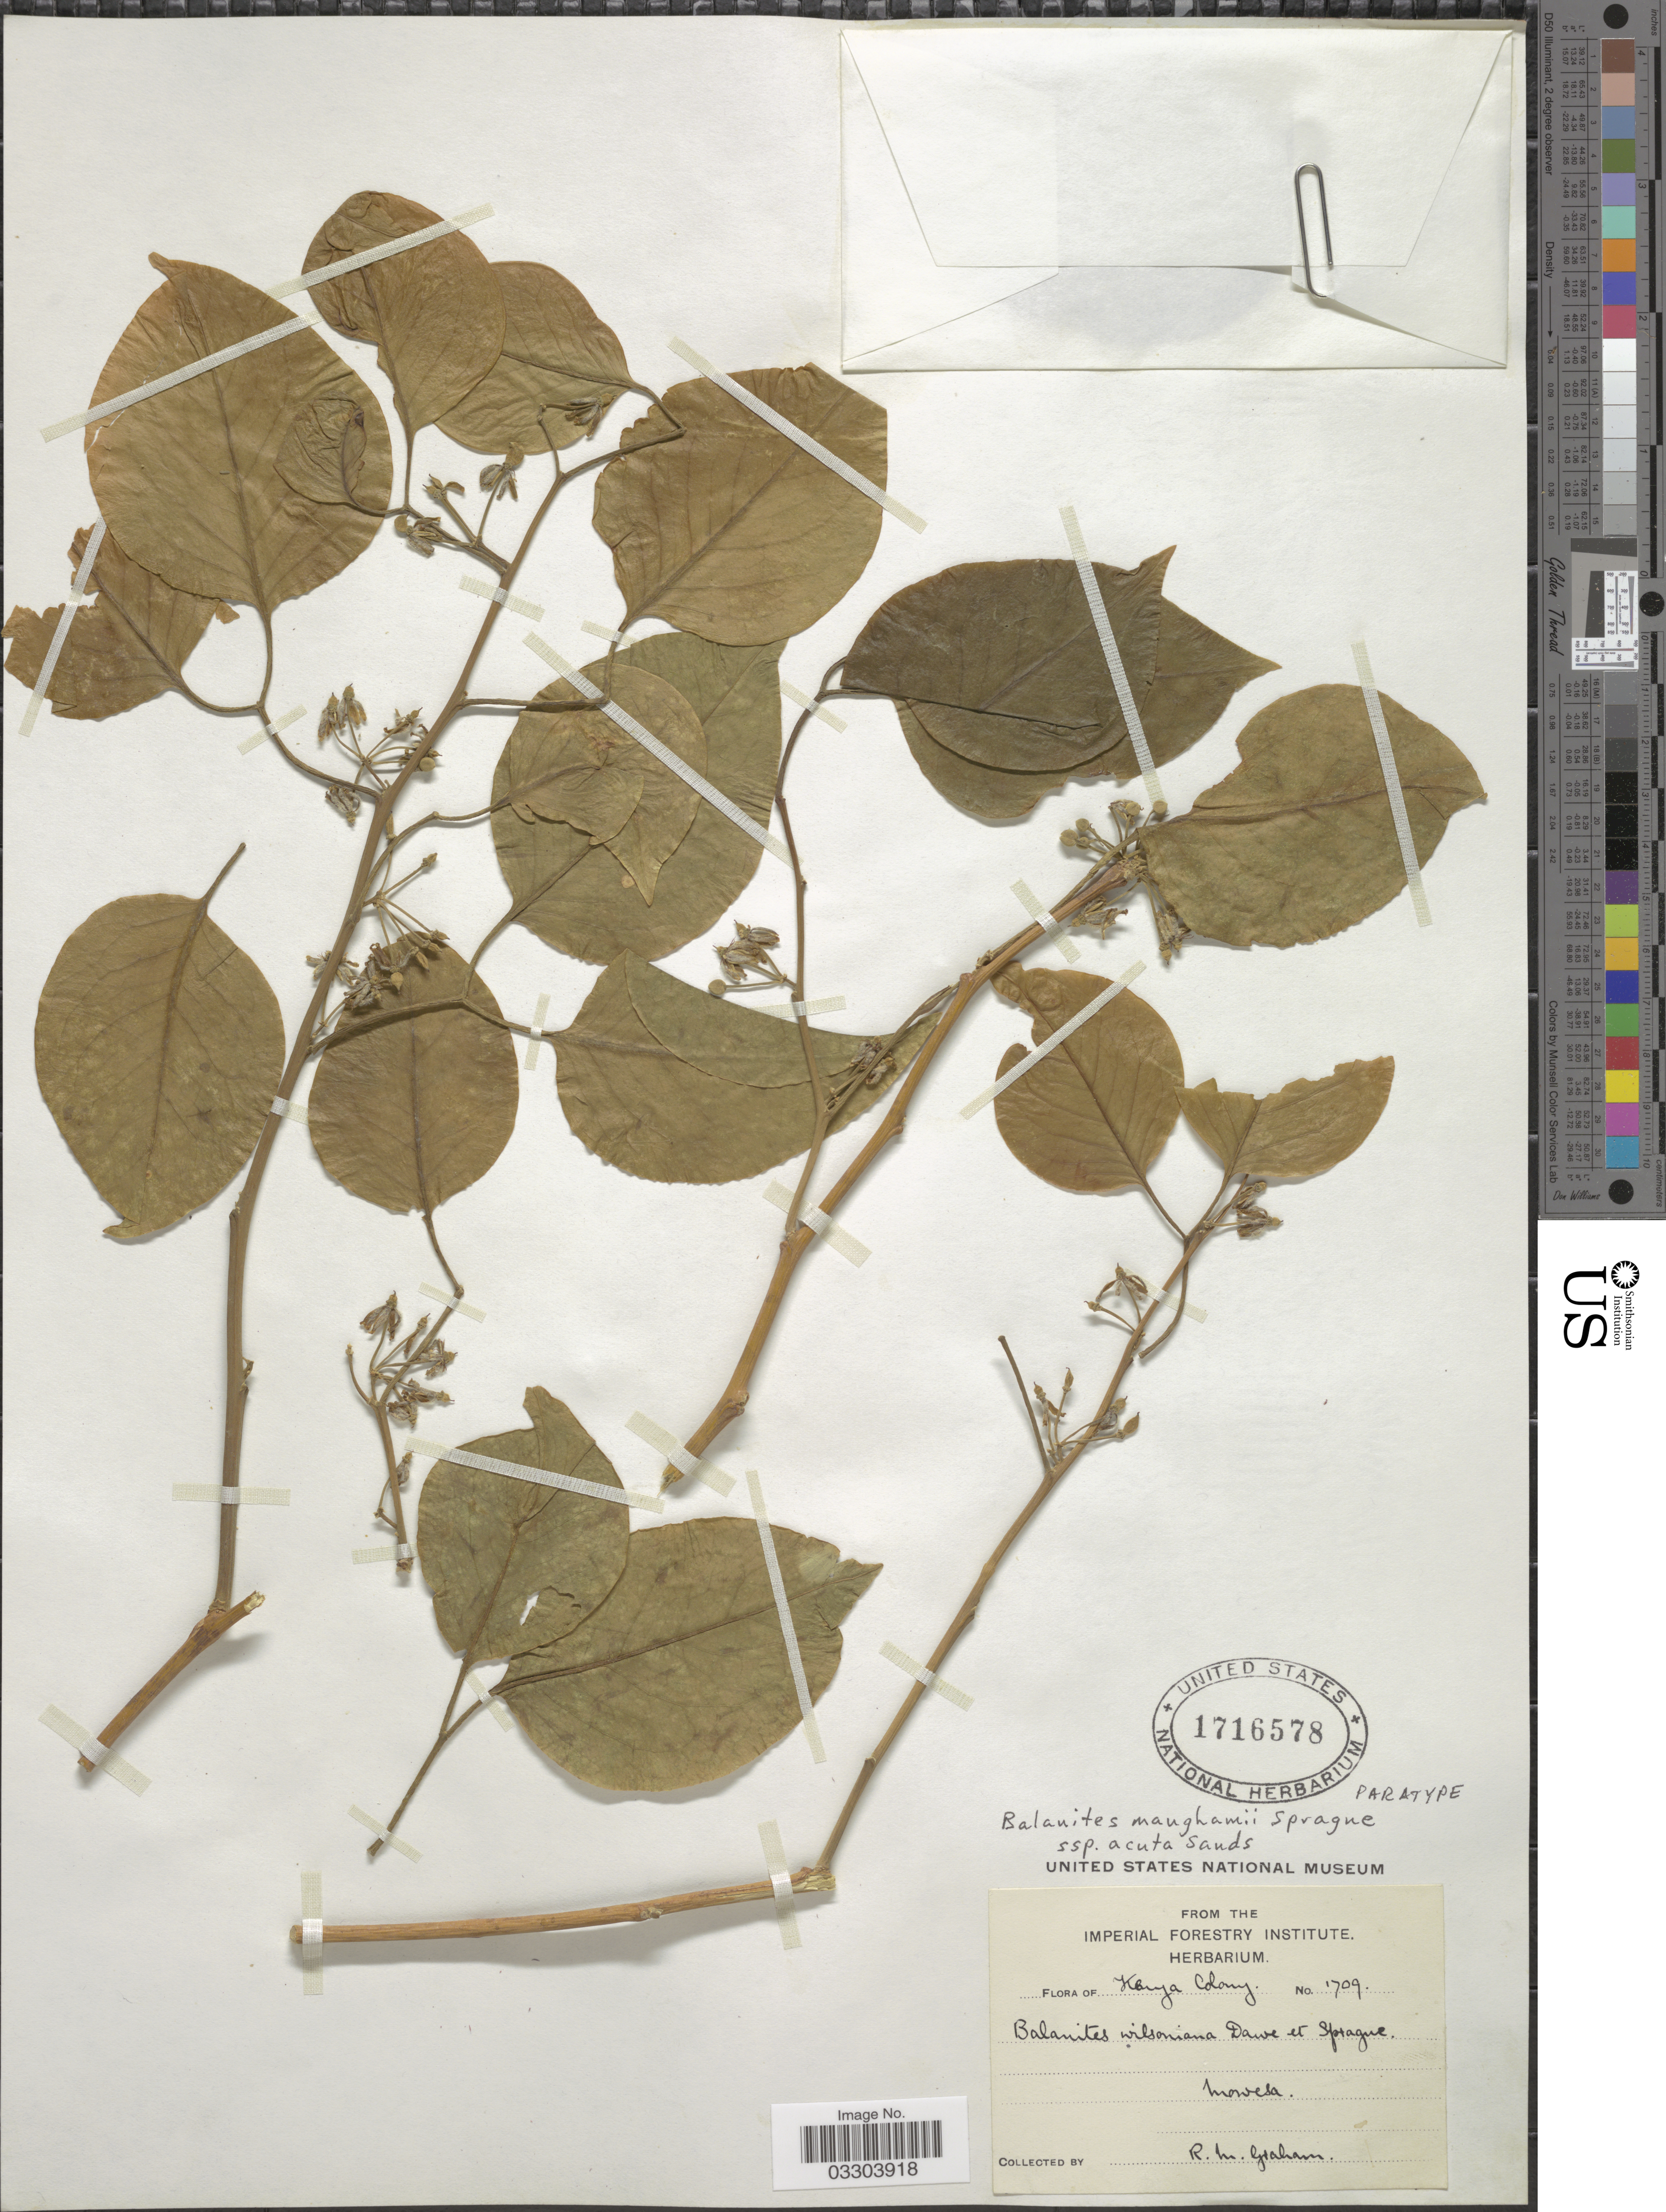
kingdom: Plantae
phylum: Tracheophyta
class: Magnoliopsida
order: Zygophyllales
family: Zygophyllaceae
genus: Balanites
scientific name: Balanites maughamii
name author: Sprague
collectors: R. M. Graham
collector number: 1709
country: Kenya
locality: Kenya Colony. Mowesa.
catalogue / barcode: US 1716578